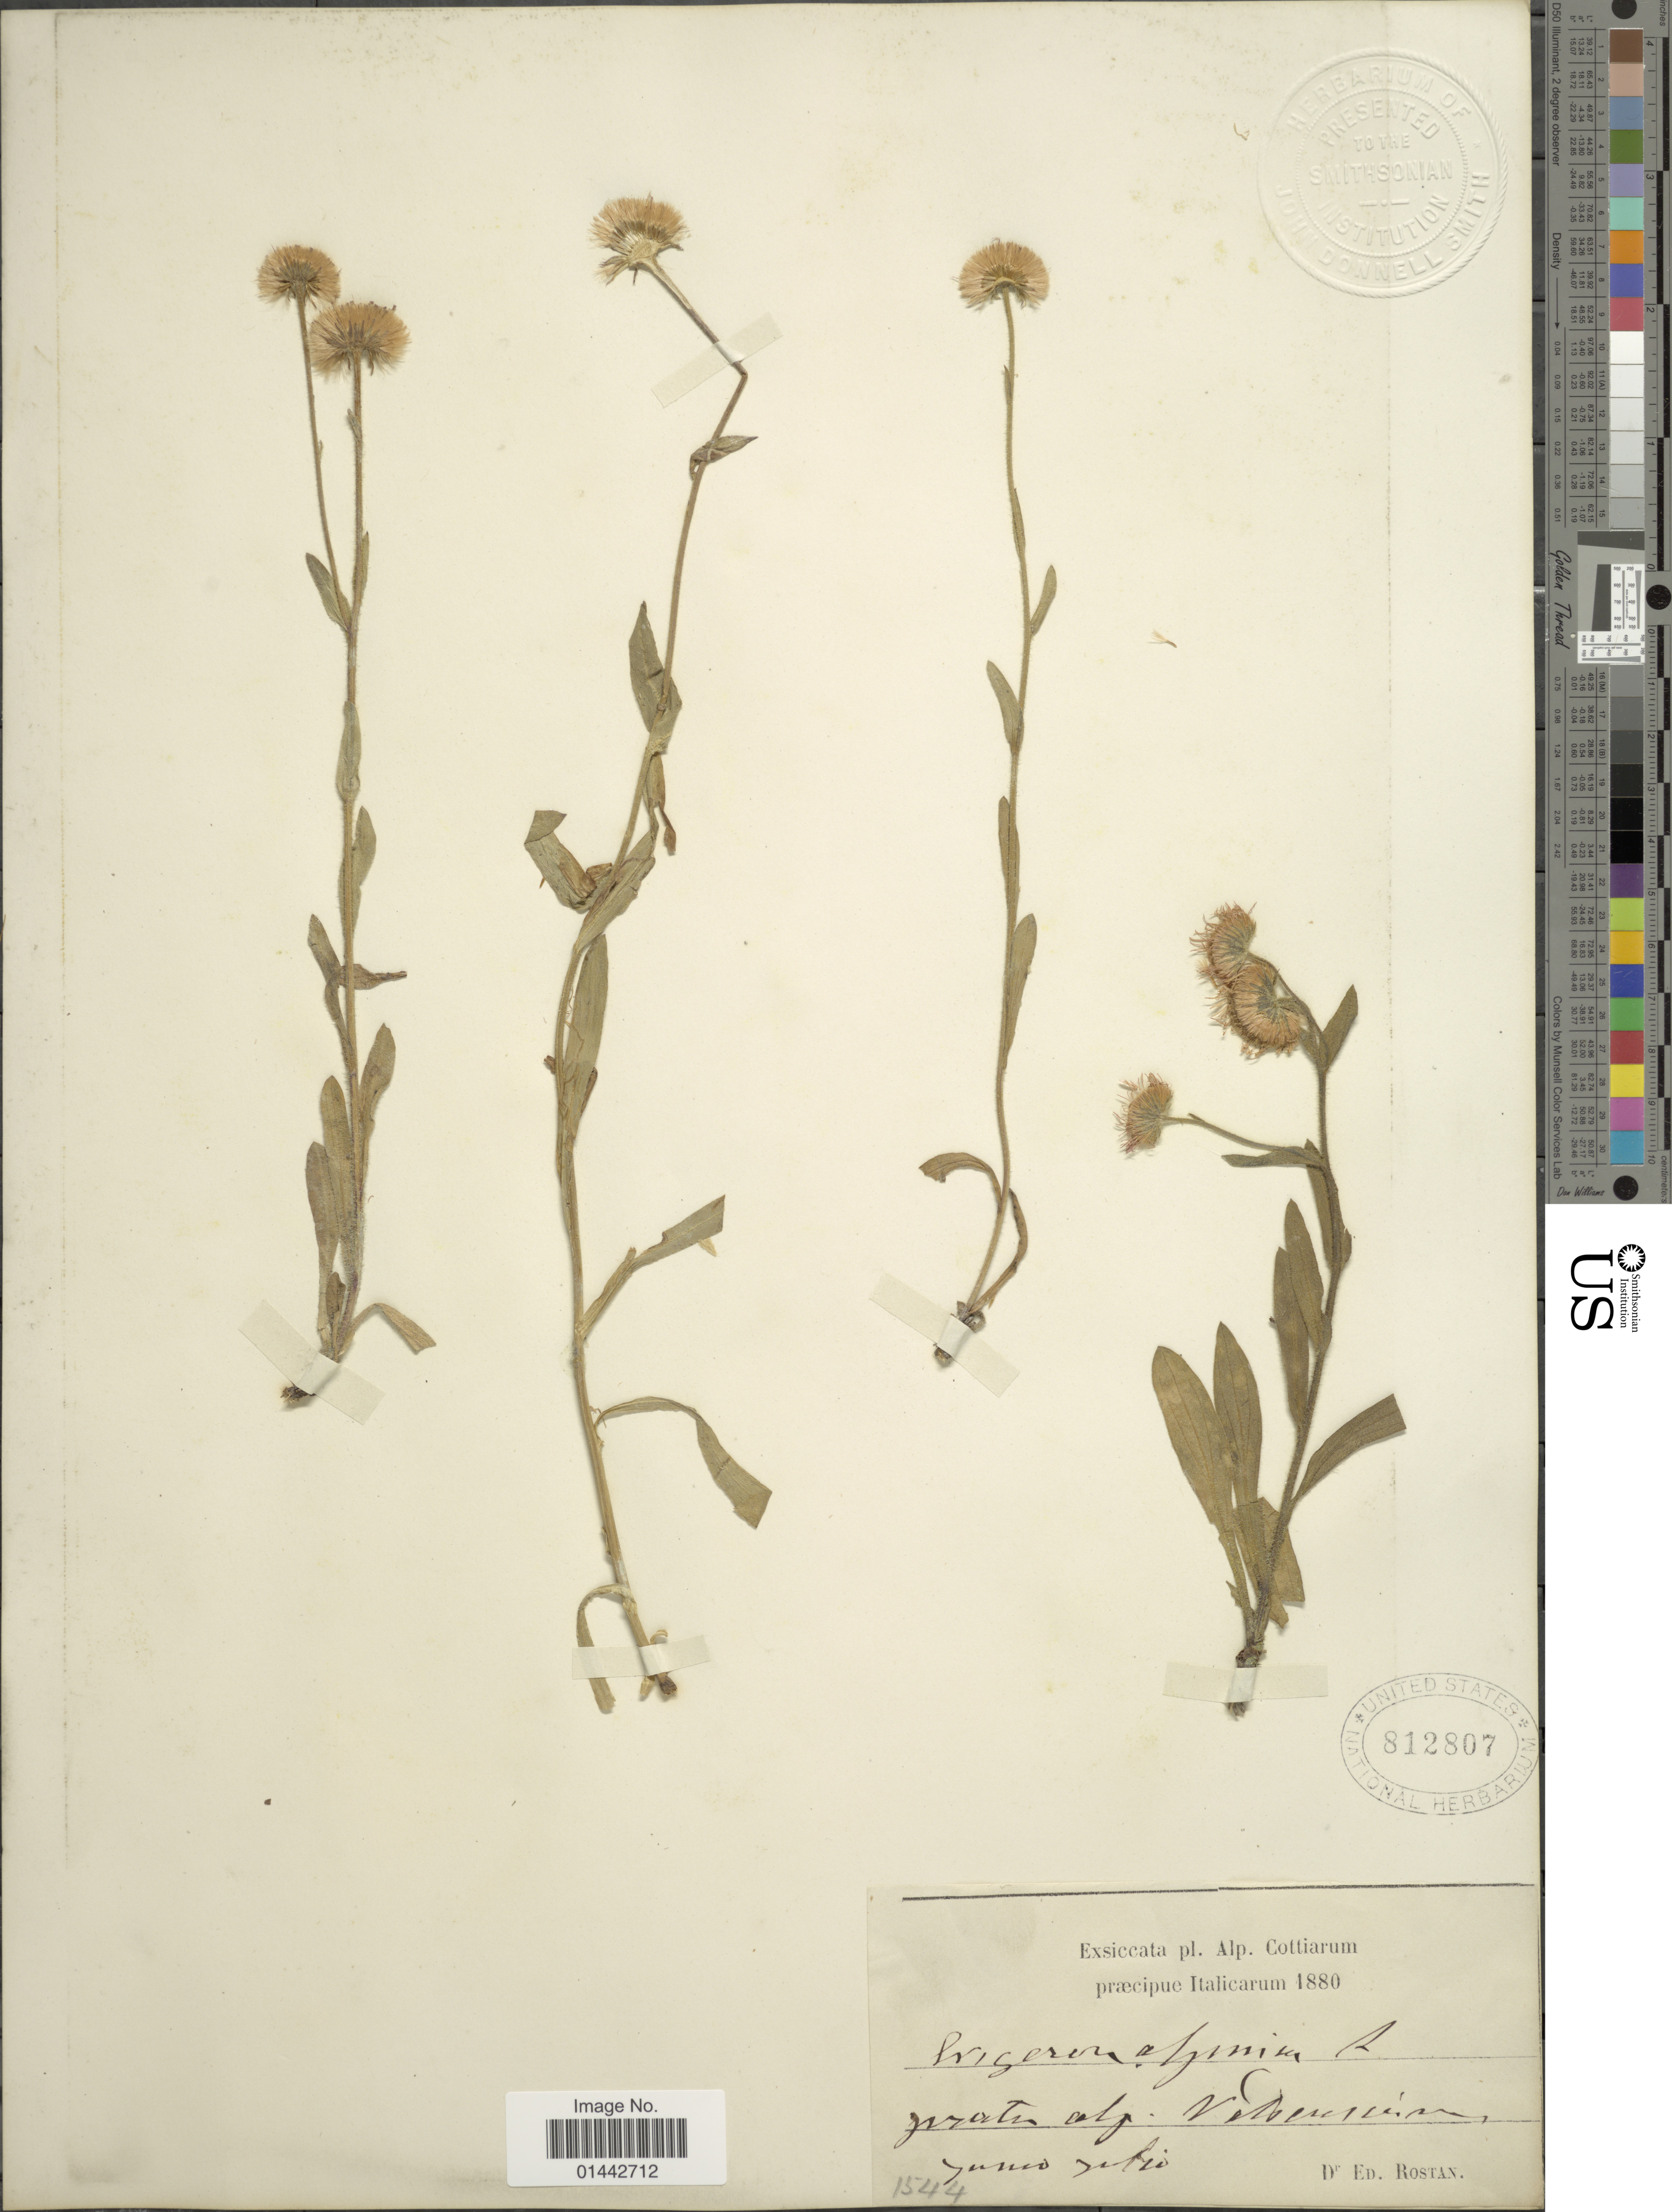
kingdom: Plantae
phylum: Tracheophyta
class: Magnoliopsida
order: Asterales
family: Asteraceae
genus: Erigeron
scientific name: Erigeron alpinus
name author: L.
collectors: E. Rostan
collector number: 1544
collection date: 1880-06/1880-07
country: Italy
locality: Pl. Alp. Cottiarum praecipue Italicarum, praten alp: Vibension. [interpreted]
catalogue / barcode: US 812807